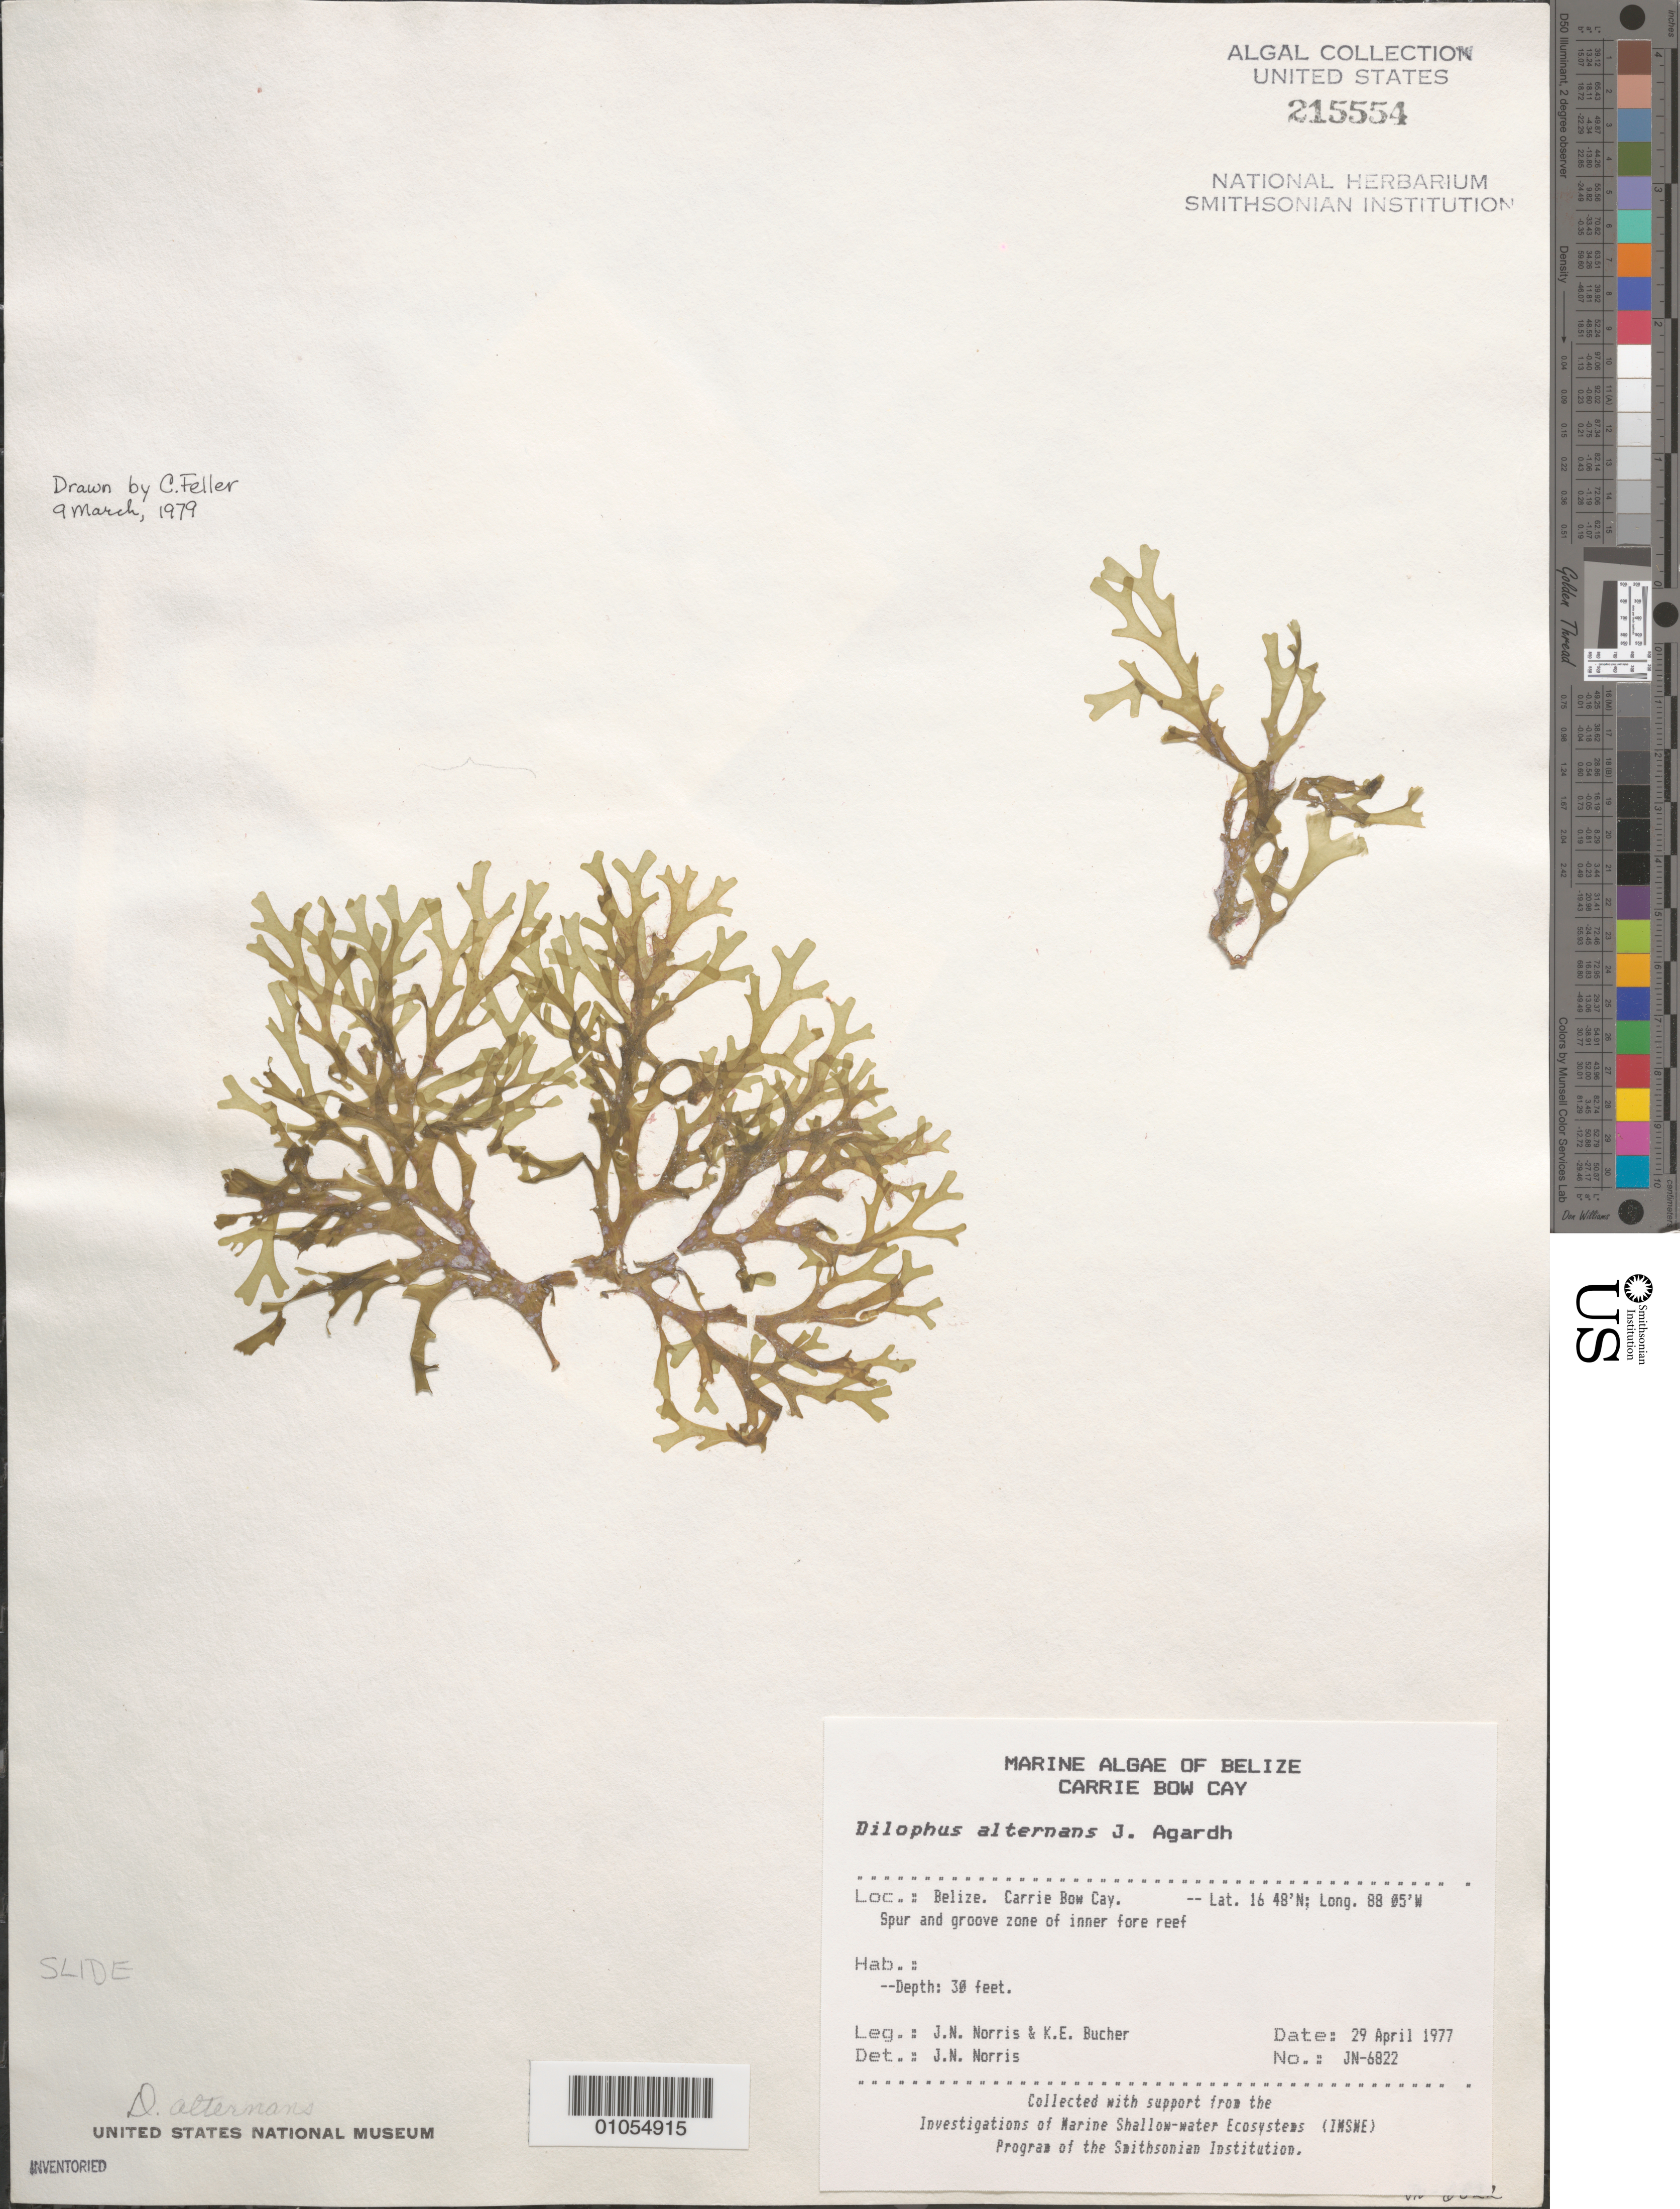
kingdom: Chromista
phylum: Ochrophyta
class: Phaeophyceae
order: Dictyotales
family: Dictyotaceae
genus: Dictyota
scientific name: Dictyota pinnatifida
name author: Kütz.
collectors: J. N. Norris & K. E. Bucher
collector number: JN-6822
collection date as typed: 29 Apr 1977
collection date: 1977-04-29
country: Belize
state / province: Stann Creek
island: Carrie Bow Cay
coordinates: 16 48'N, 88 05'W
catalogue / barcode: US 215554